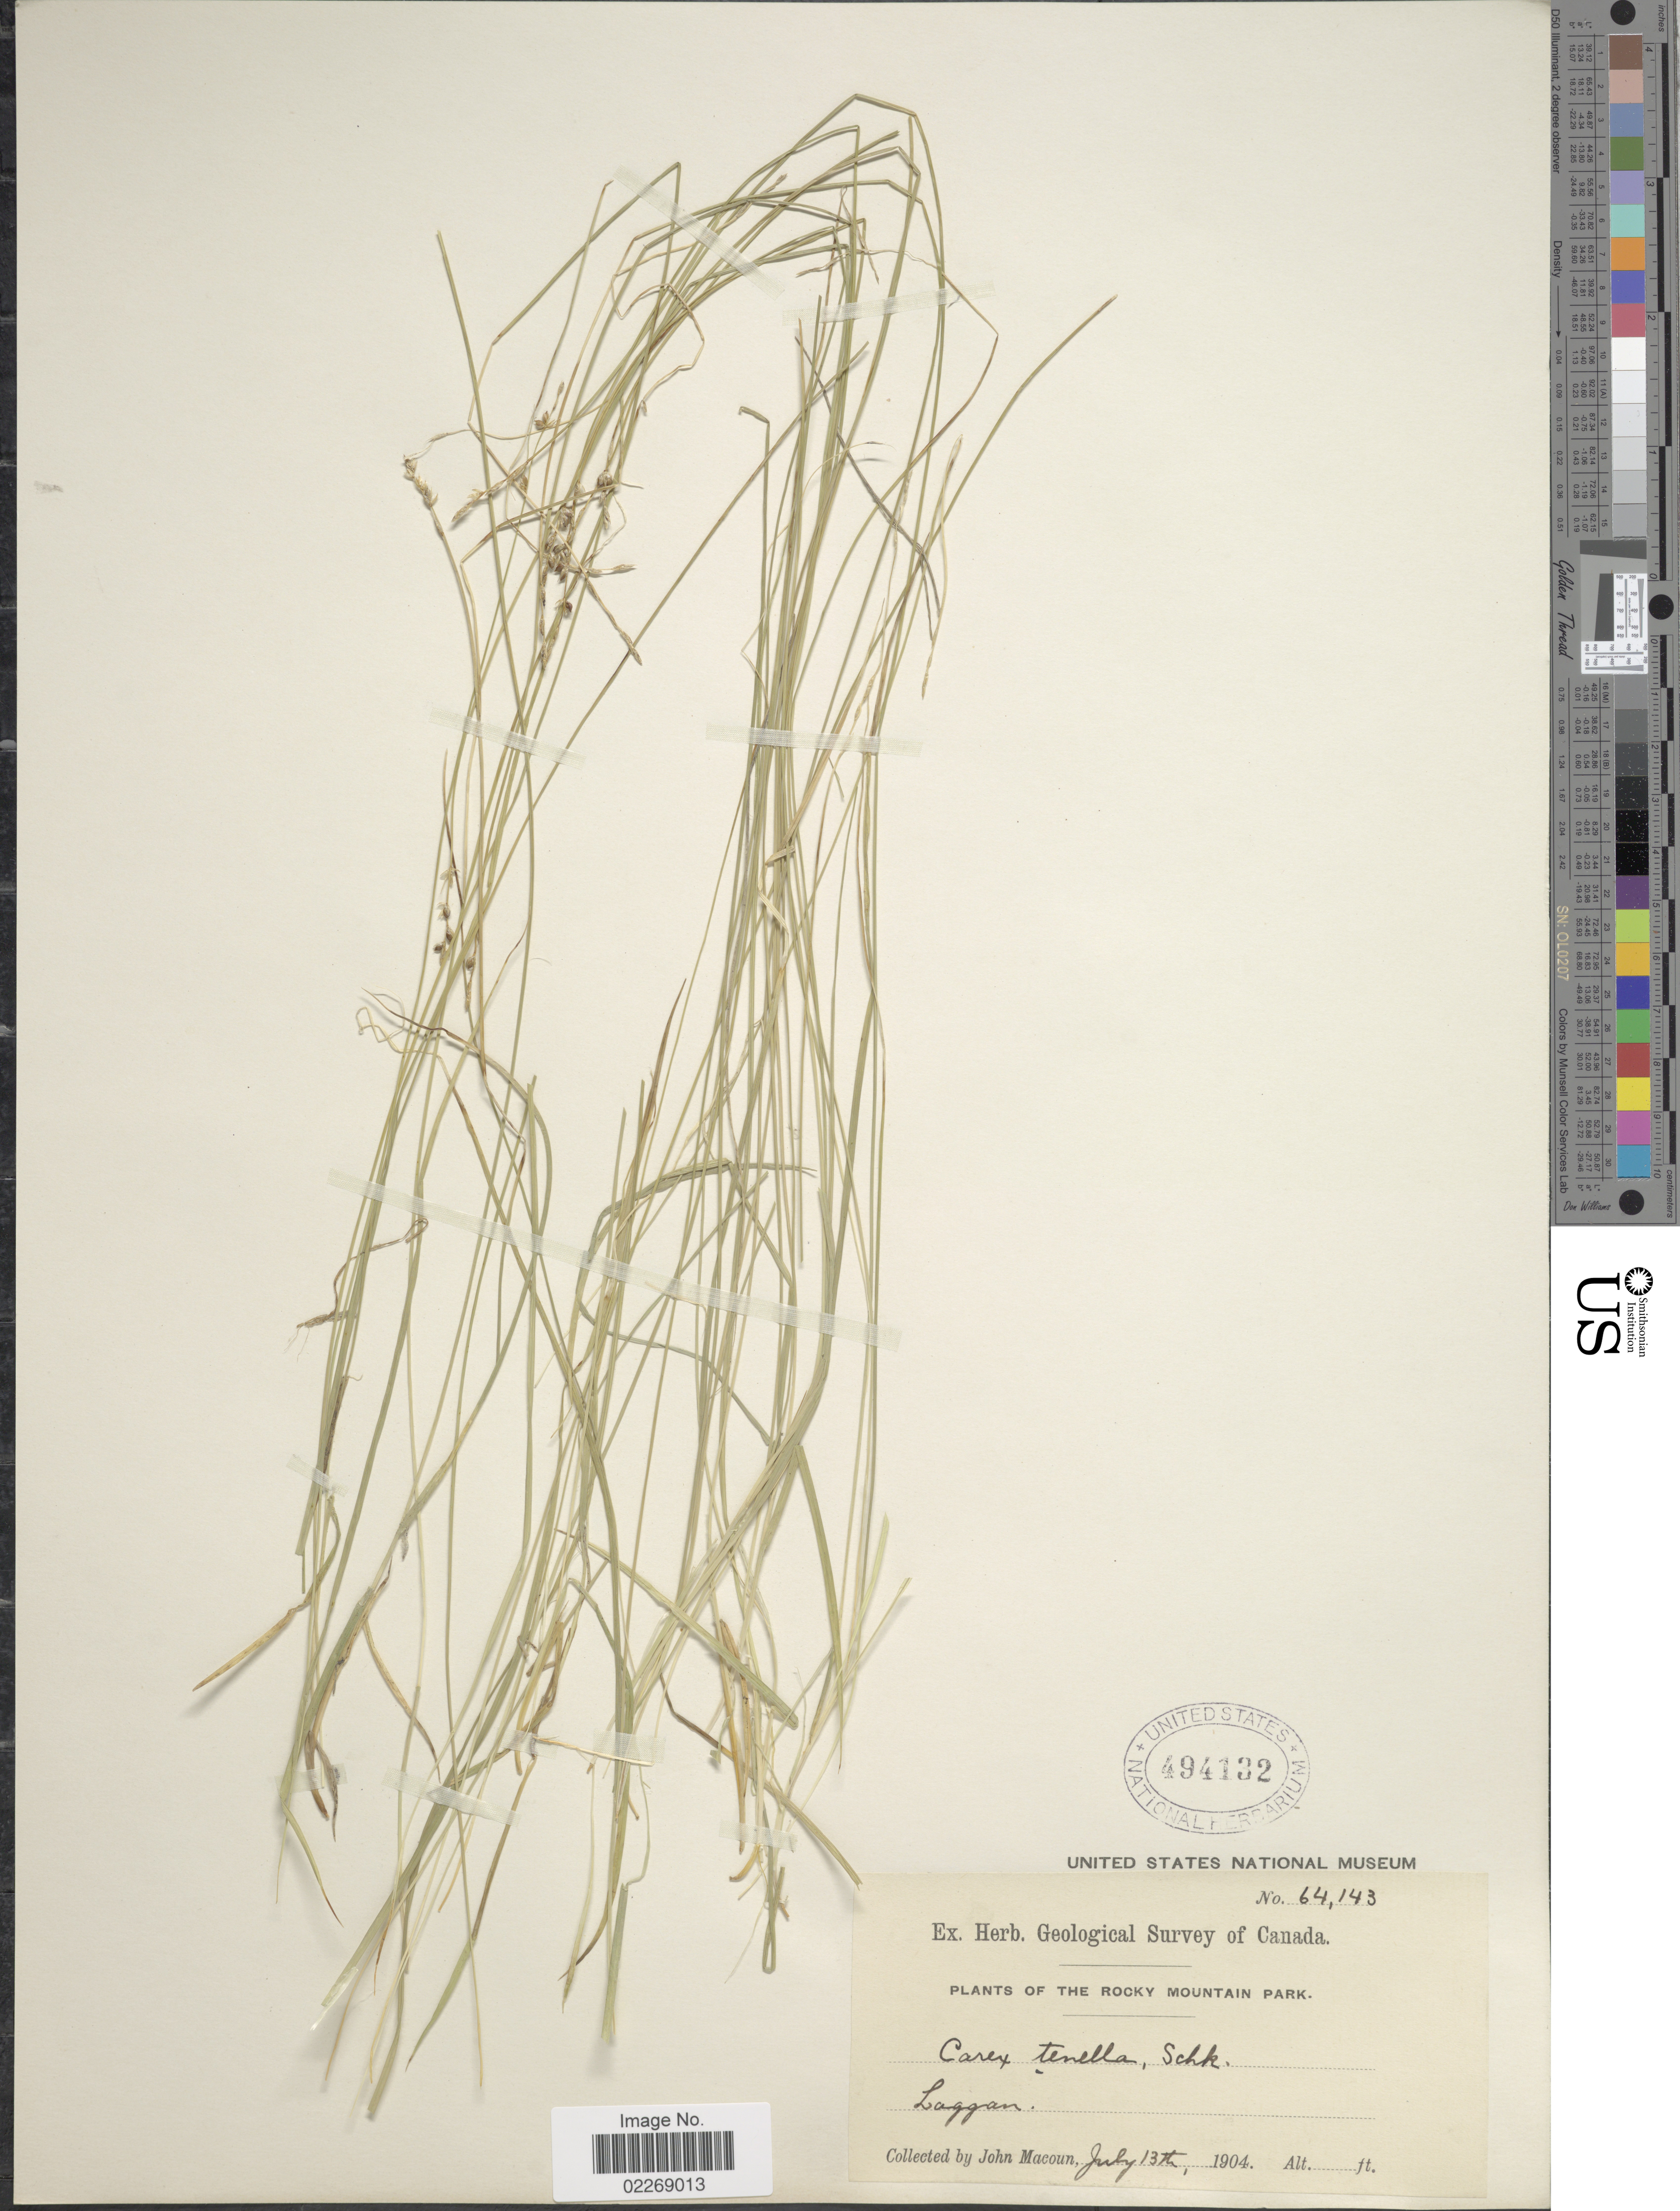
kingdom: Plantae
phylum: Tracheophyta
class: Liliopsida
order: Poales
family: Cyperaceae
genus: Carex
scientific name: Carex disperma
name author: Dewey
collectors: J. Macoun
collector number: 64143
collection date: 1904-07-13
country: Canada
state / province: Alberta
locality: The Rocky Mountain Park, Laggan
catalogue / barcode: US 494132